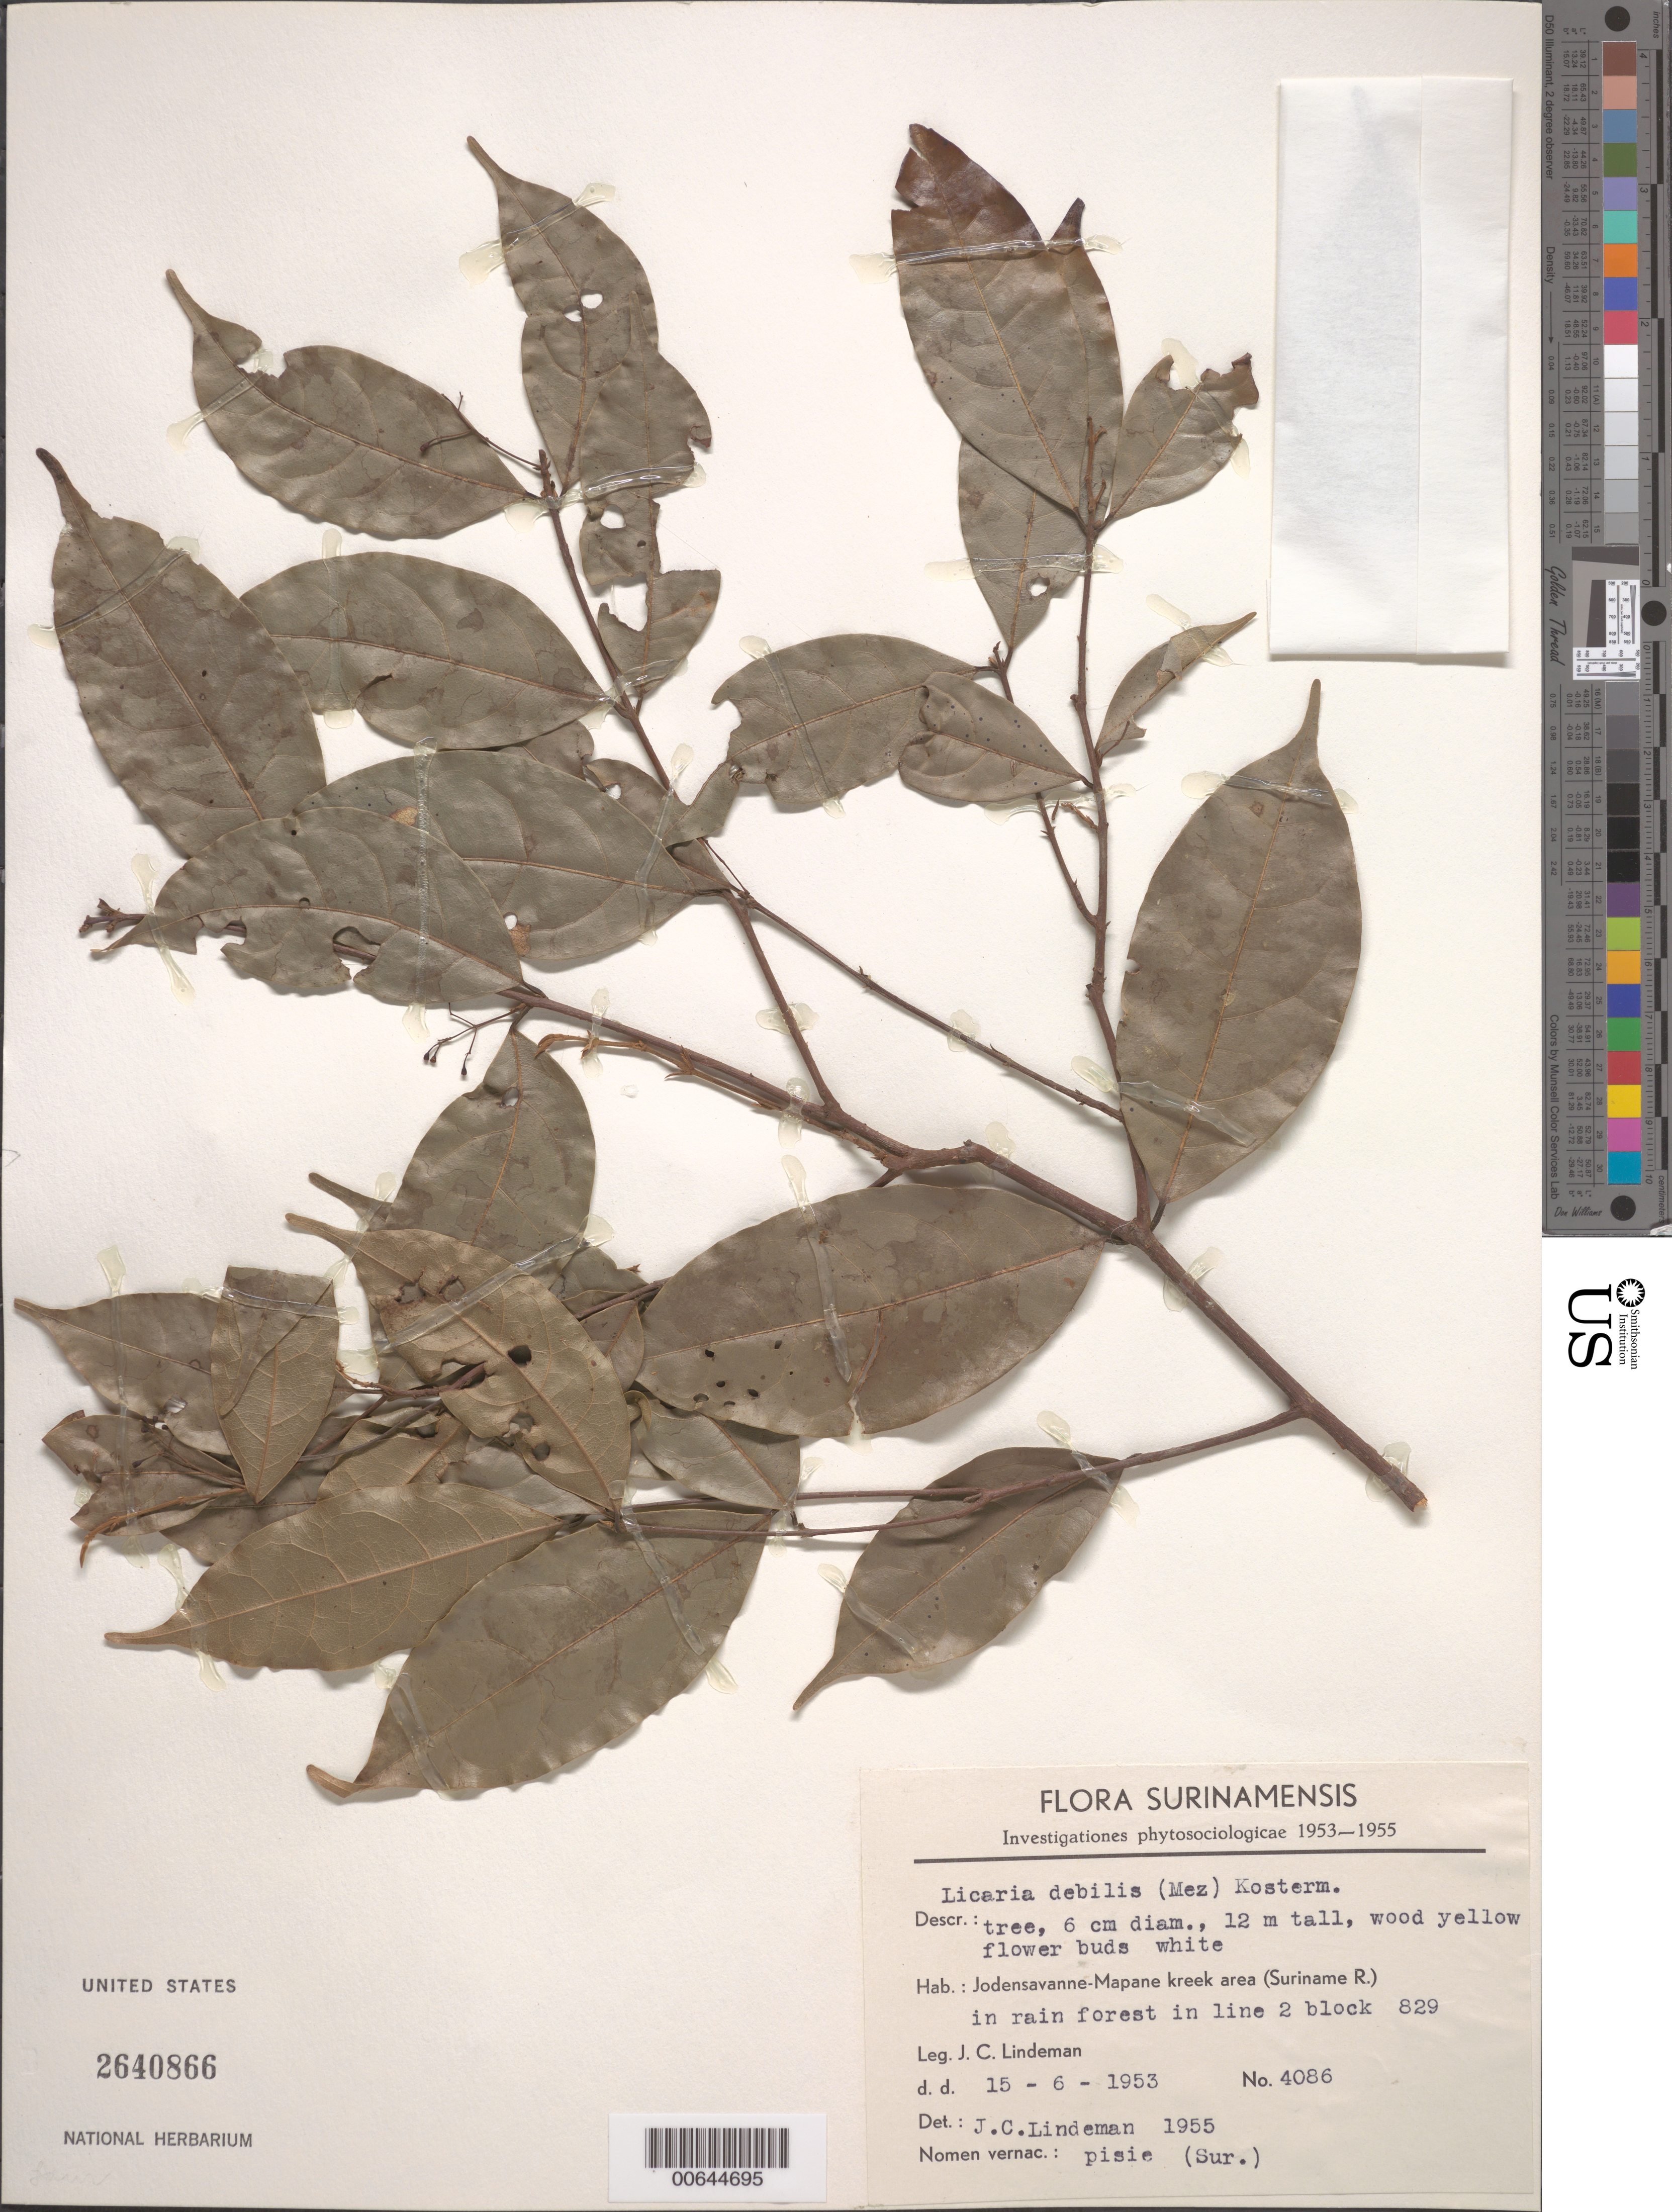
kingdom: Plantae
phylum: Tracheophyta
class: Magnoliopsida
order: Laurales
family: Lauraceae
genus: Licaria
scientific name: Licaria debilis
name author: (Mez) Kosterm.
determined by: Lindeman, J. C.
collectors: J. C. Lindeman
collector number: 4086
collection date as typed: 15-Jun-53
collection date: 1953-06-15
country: Suriname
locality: Jodensavanne-Mapane kreek area (Suriname River)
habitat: Rainforest in line 2 block 829.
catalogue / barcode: US 2640866